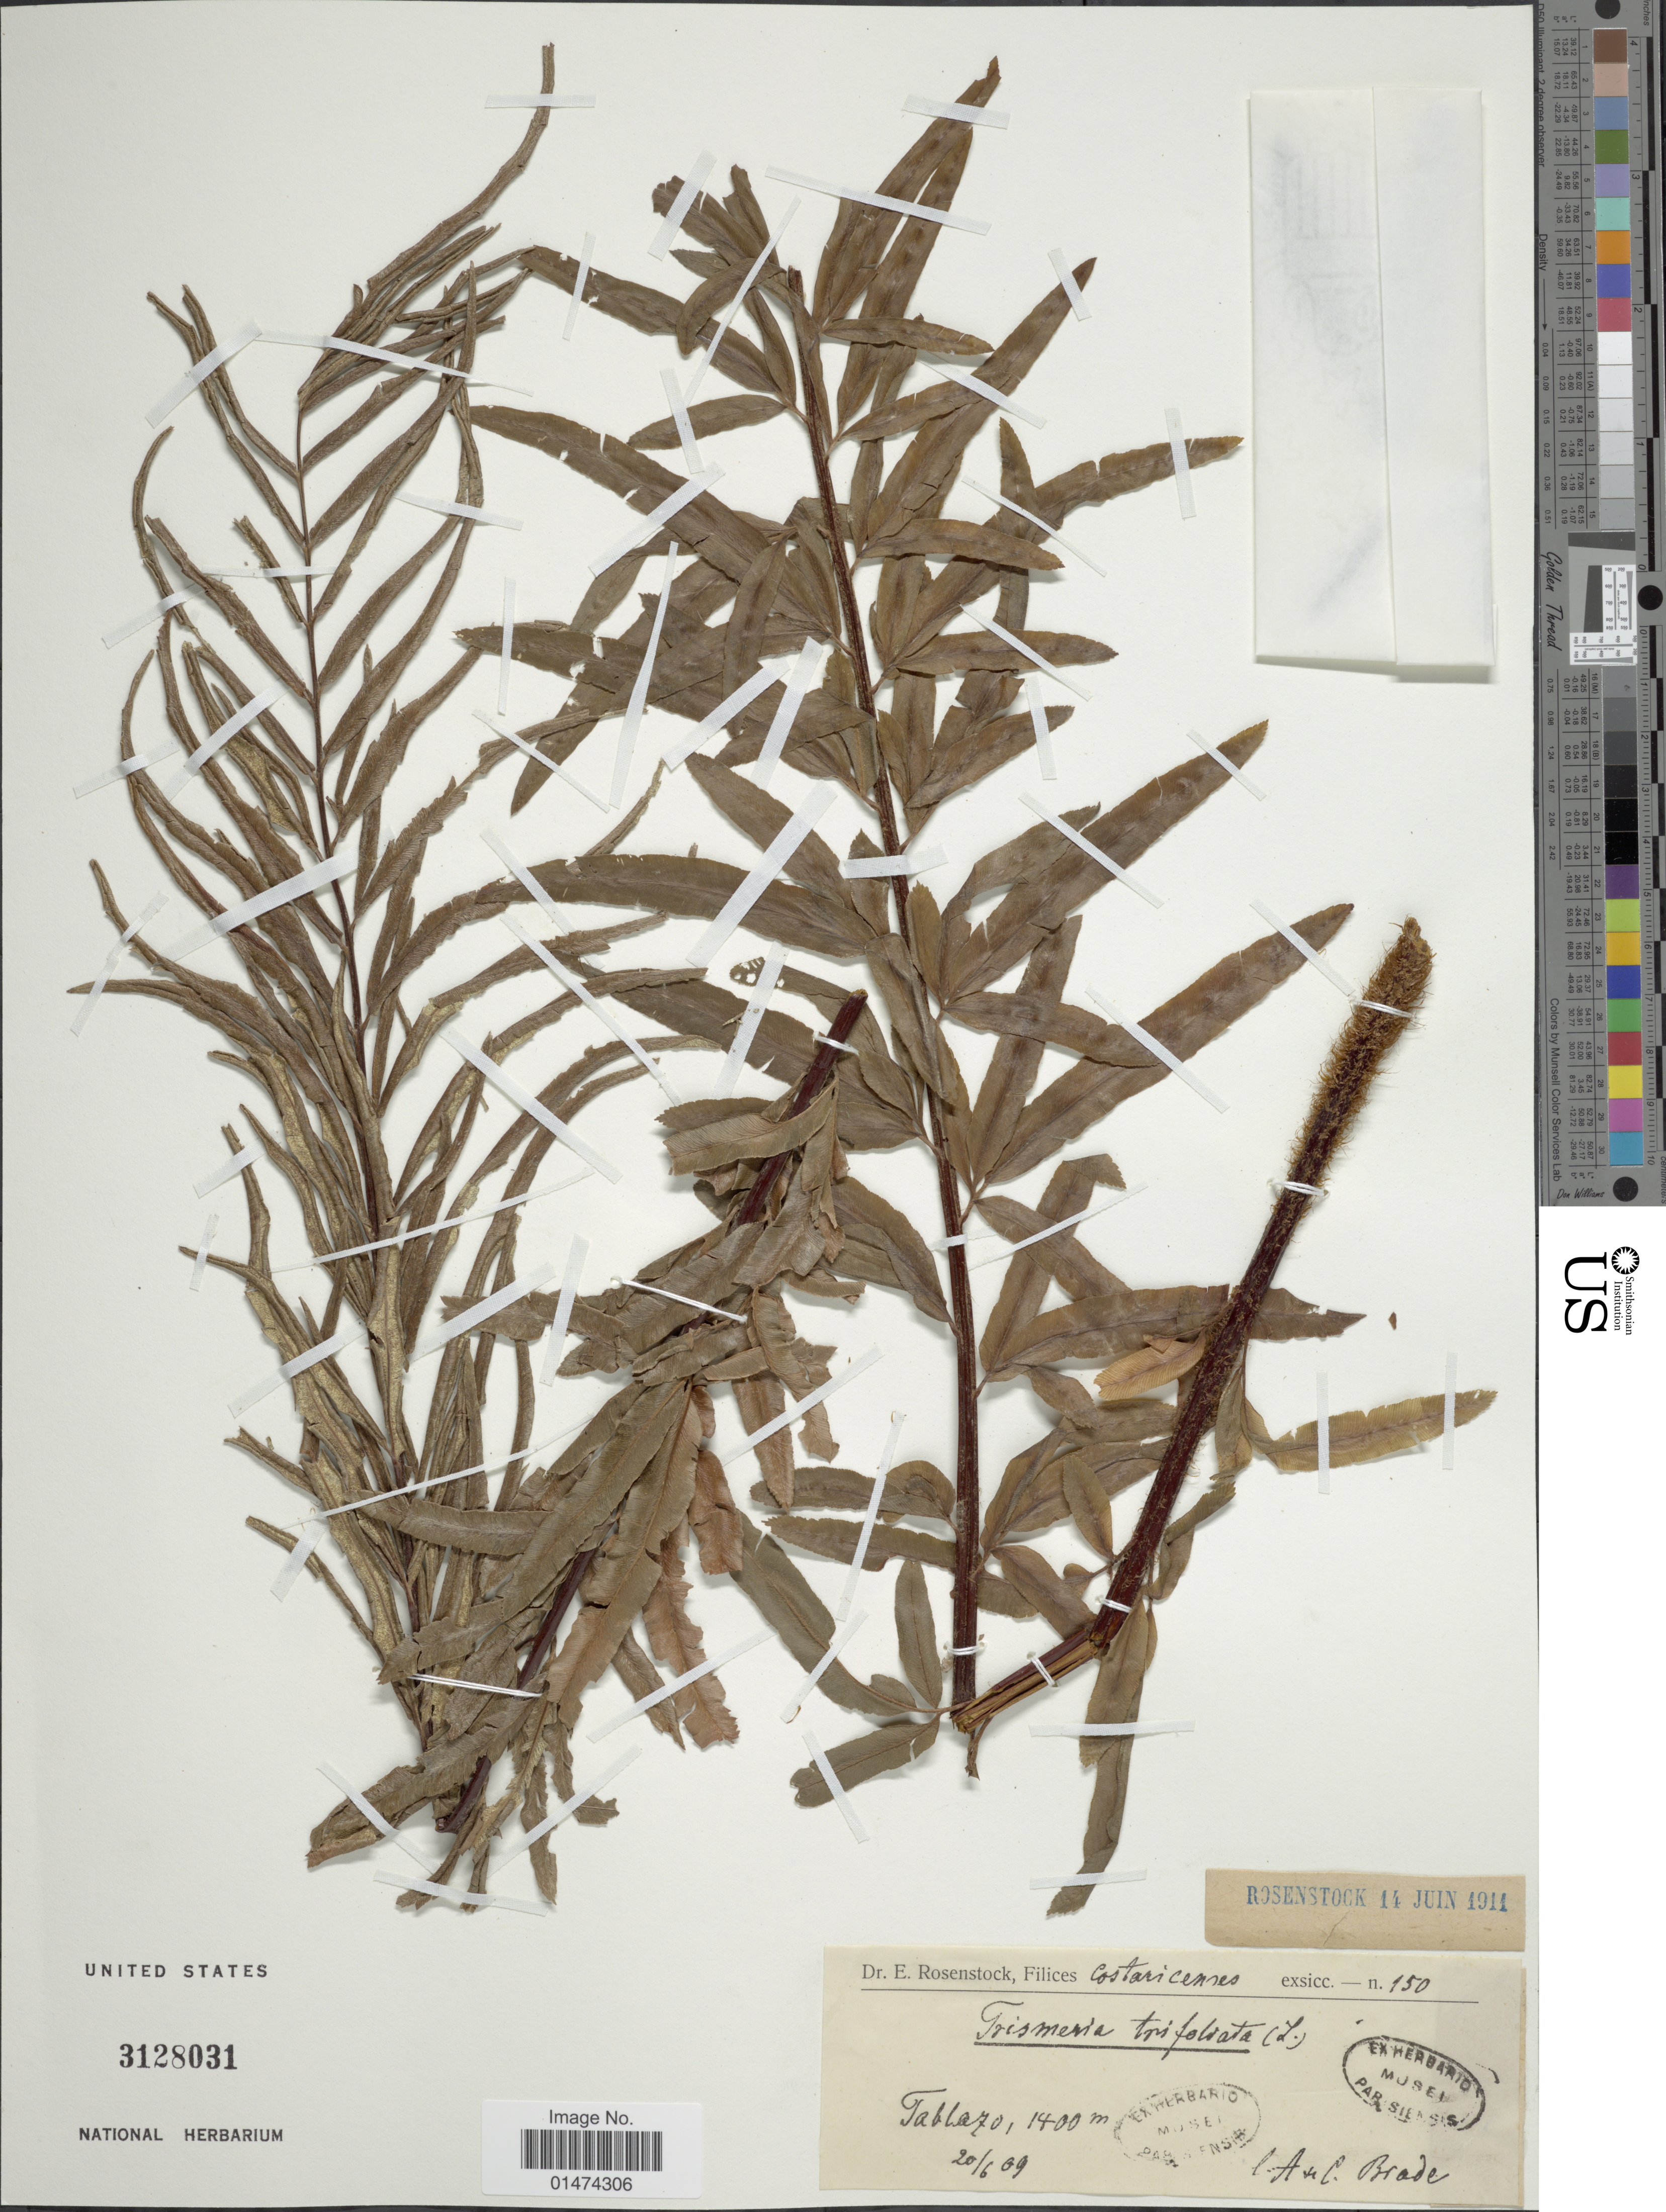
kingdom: Plantae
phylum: Tracheophyta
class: Polypodiopsida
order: Polypodiales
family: Pteridaceae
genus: Pityrogramma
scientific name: Pityrogramma trifoliata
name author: (L.) R.M. Tryon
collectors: A. Brade & C. Brade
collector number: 150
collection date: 1911-06-14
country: Costa Rica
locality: Tablazo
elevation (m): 1400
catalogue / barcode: US 3128031